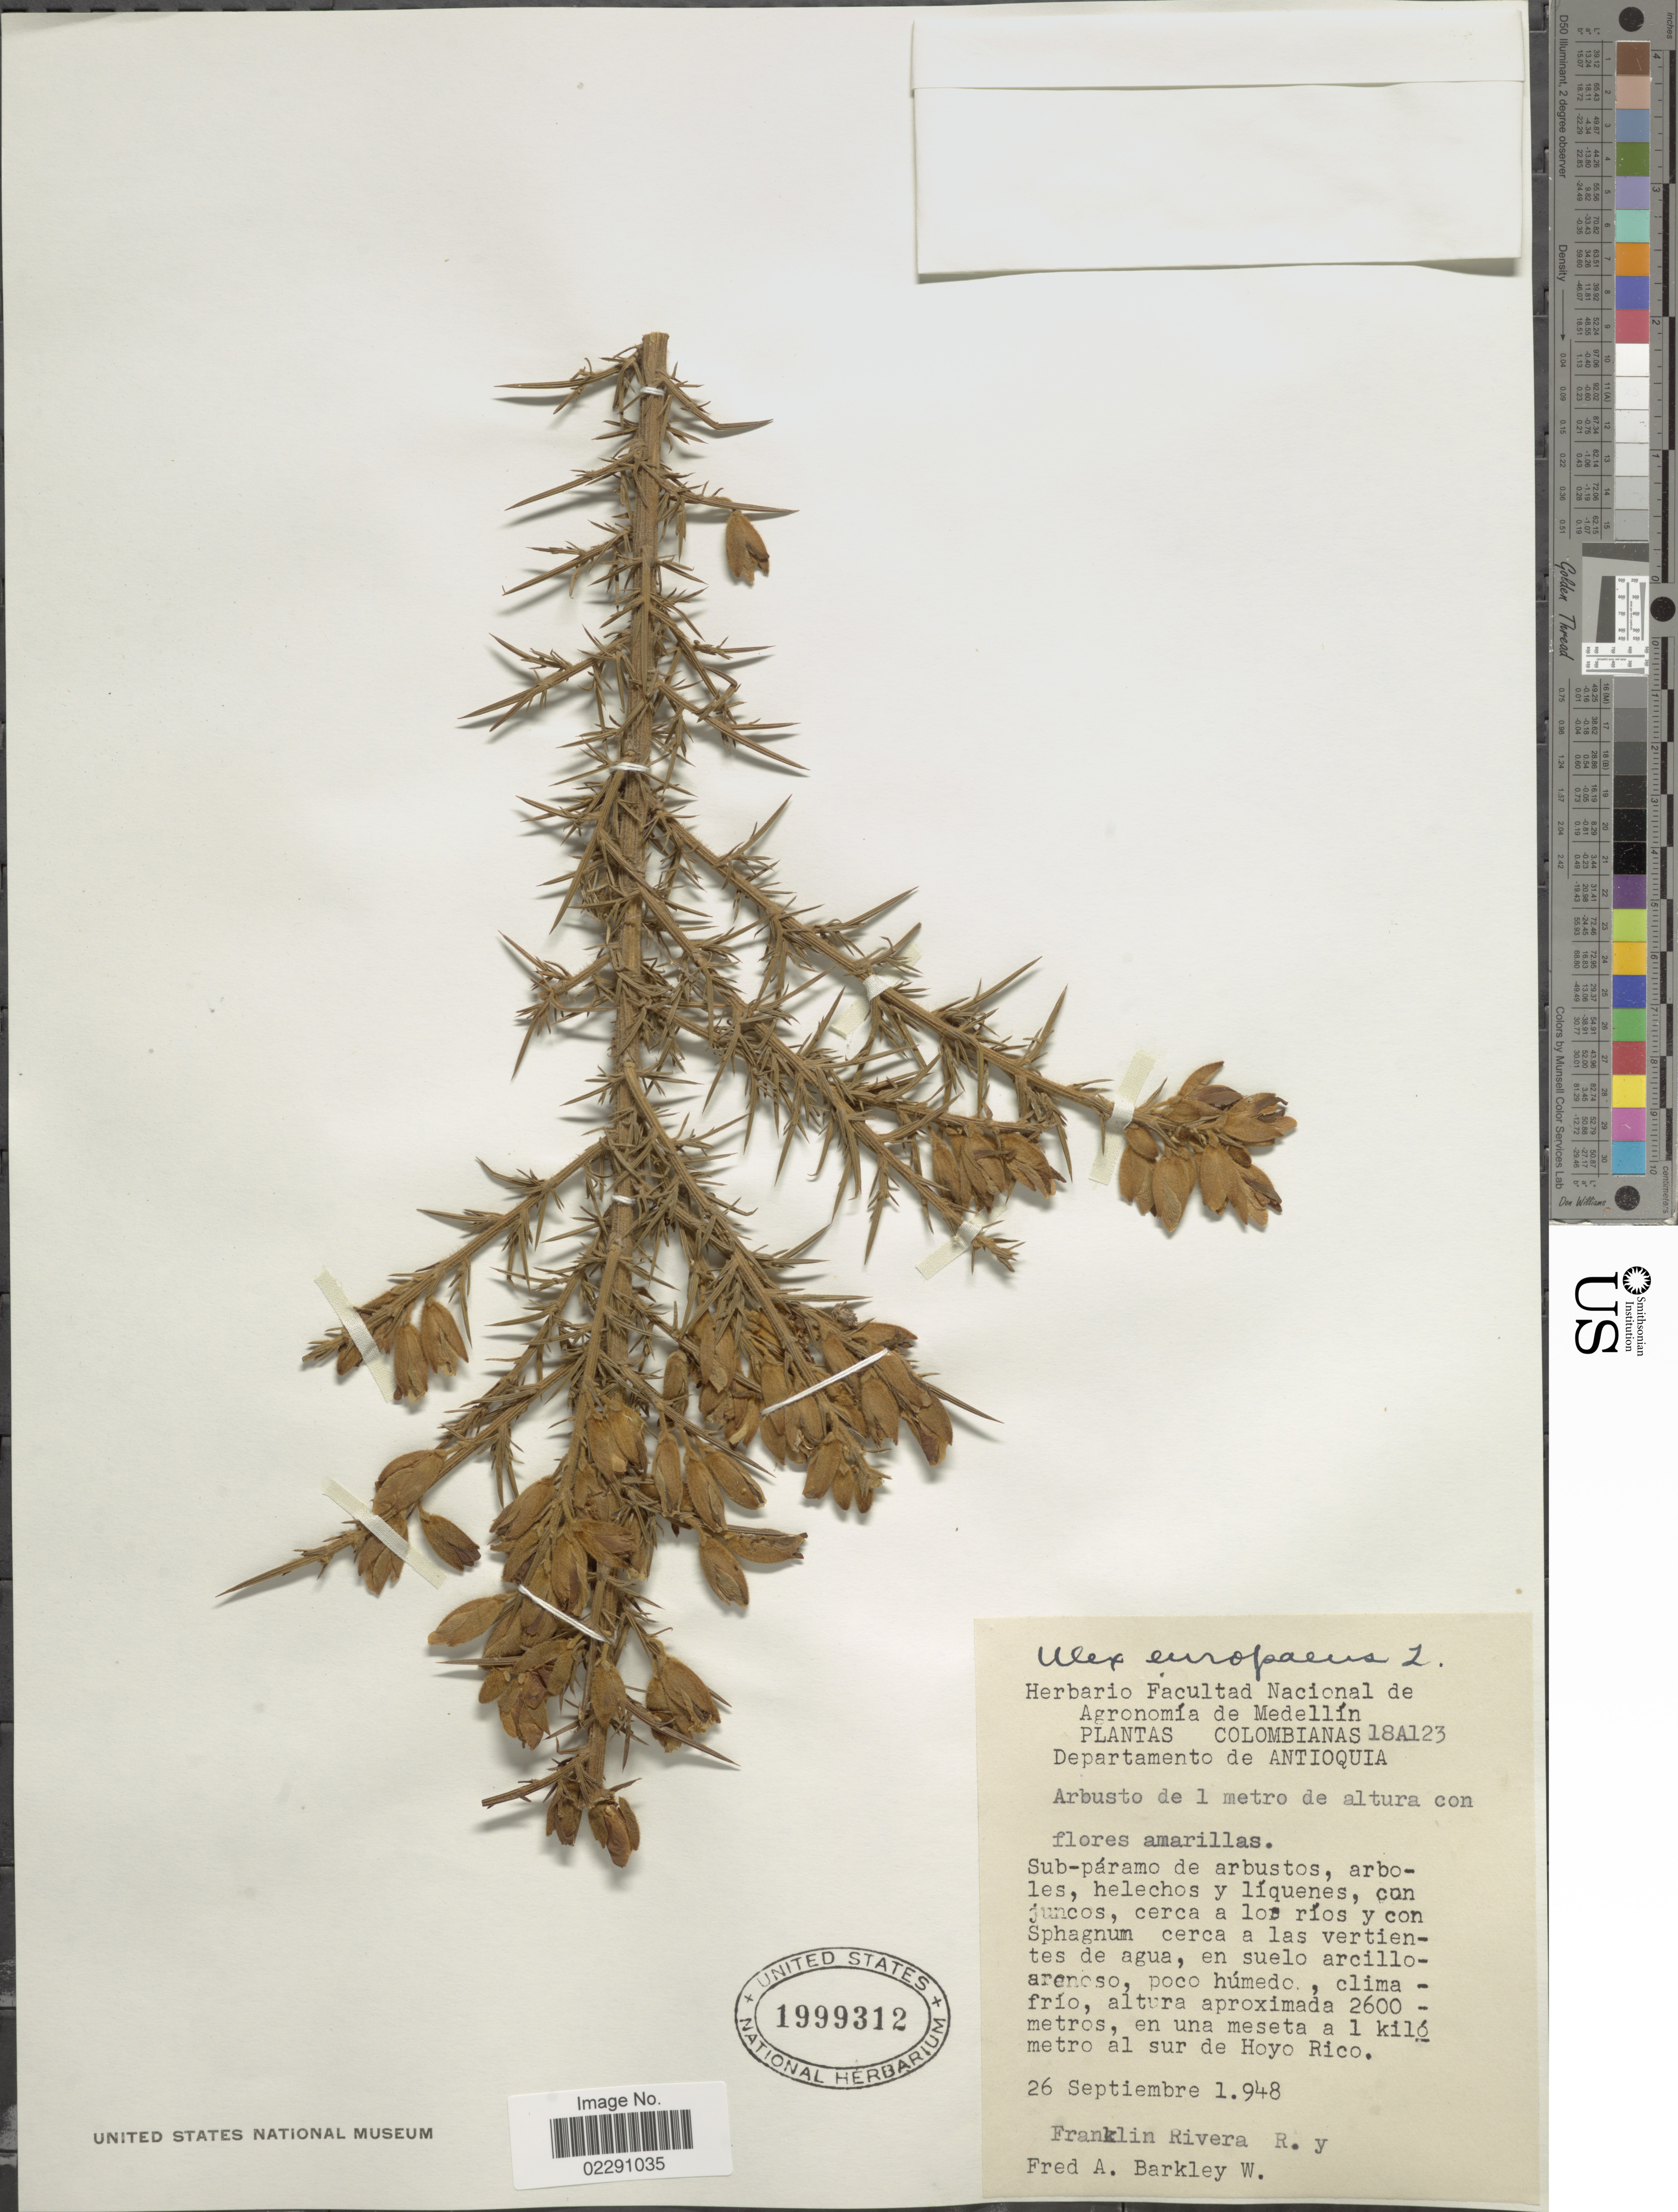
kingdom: Plantae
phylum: Tracheophyta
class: Magnoliopsida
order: Fabales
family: Fabaceae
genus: Ulex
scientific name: Ulex europaeus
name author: L.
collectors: F. Rivera R. & F. A. Barkley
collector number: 18A123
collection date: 1948-09-26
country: Colombia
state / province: Antioquia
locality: Una meseta a 1 kilometro al sur de Hoyo Rico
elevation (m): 2600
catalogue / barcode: US 1999312